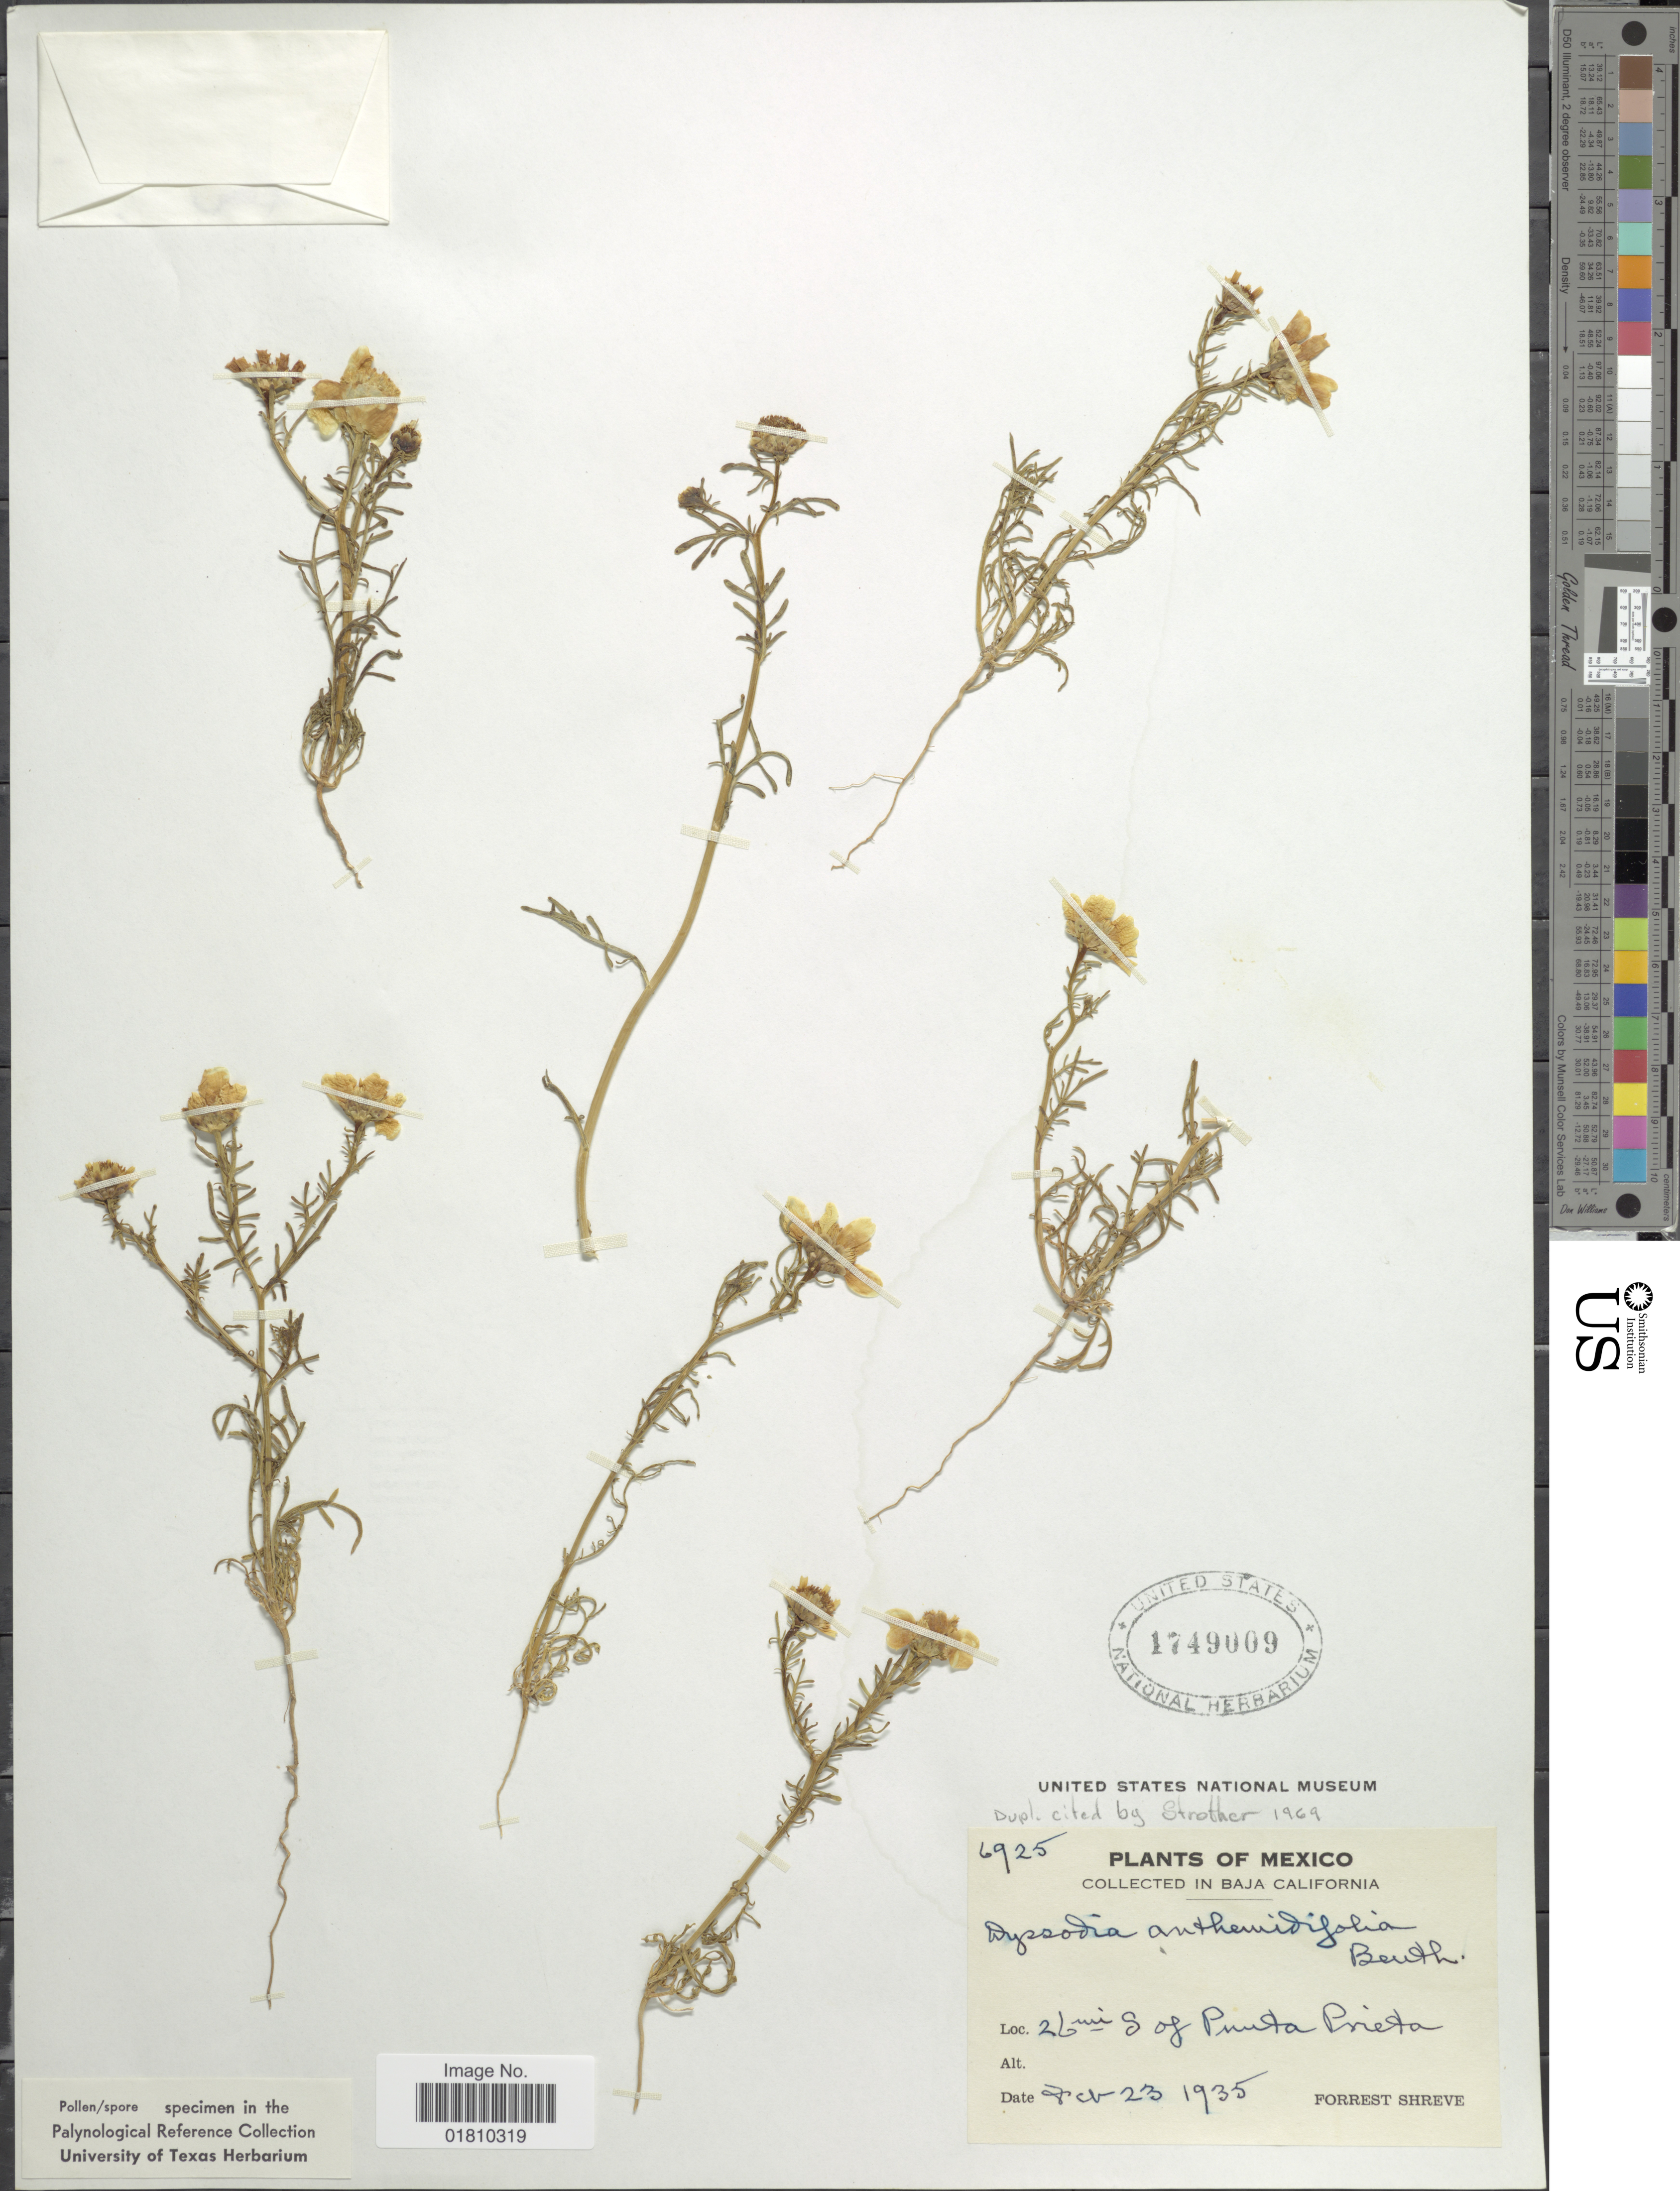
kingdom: Plantae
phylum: Tracheophyta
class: Magnoliopsida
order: Asterales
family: Asteraceae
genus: Boeberastrum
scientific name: Boeberastrum anthemidifolium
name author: Rydb.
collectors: F. Shreve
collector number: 6925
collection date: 1935-02-23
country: Mexico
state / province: Baja California Norte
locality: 26 mi S of Punta Prieta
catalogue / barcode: US 1749009